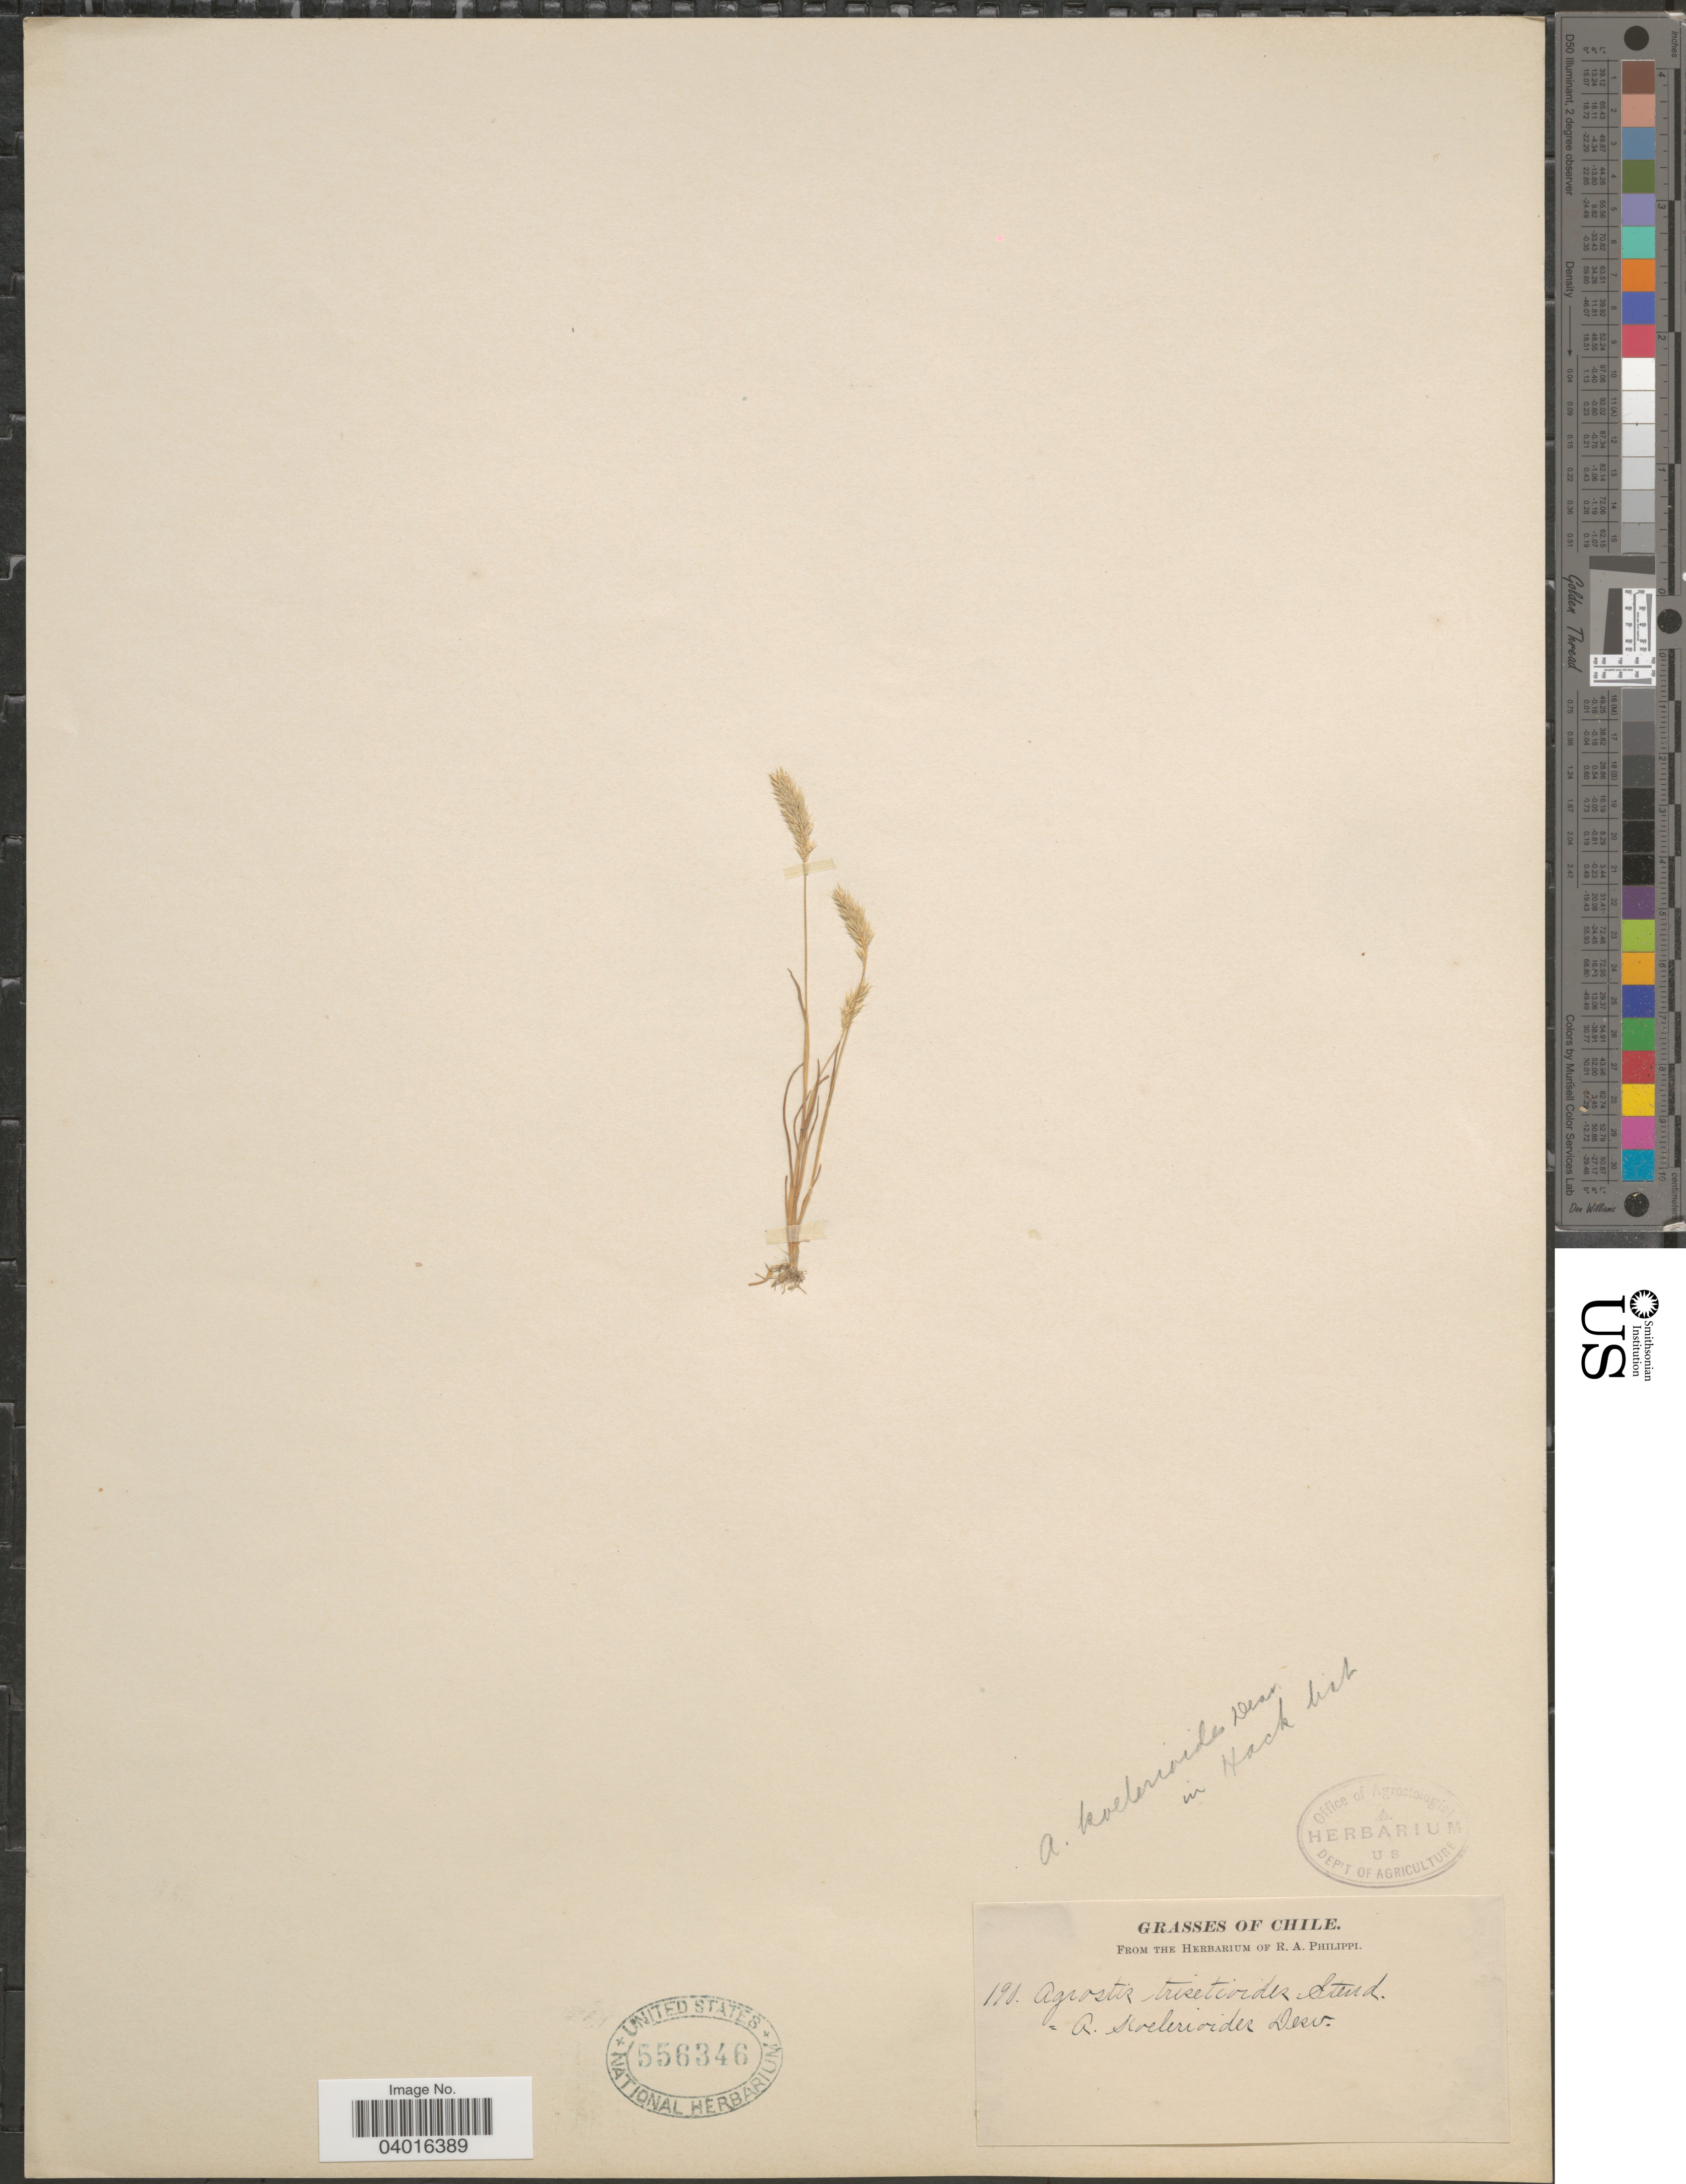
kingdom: Plantae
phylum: Tracheophyta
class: Liliopsida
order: Poales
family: Poaceae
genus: Bromidium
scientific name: Bromidium anomalum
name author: (Trin.) Döll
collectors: ex. herb. R.A. Philippi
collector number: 190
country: Chile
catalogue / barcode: US 556346